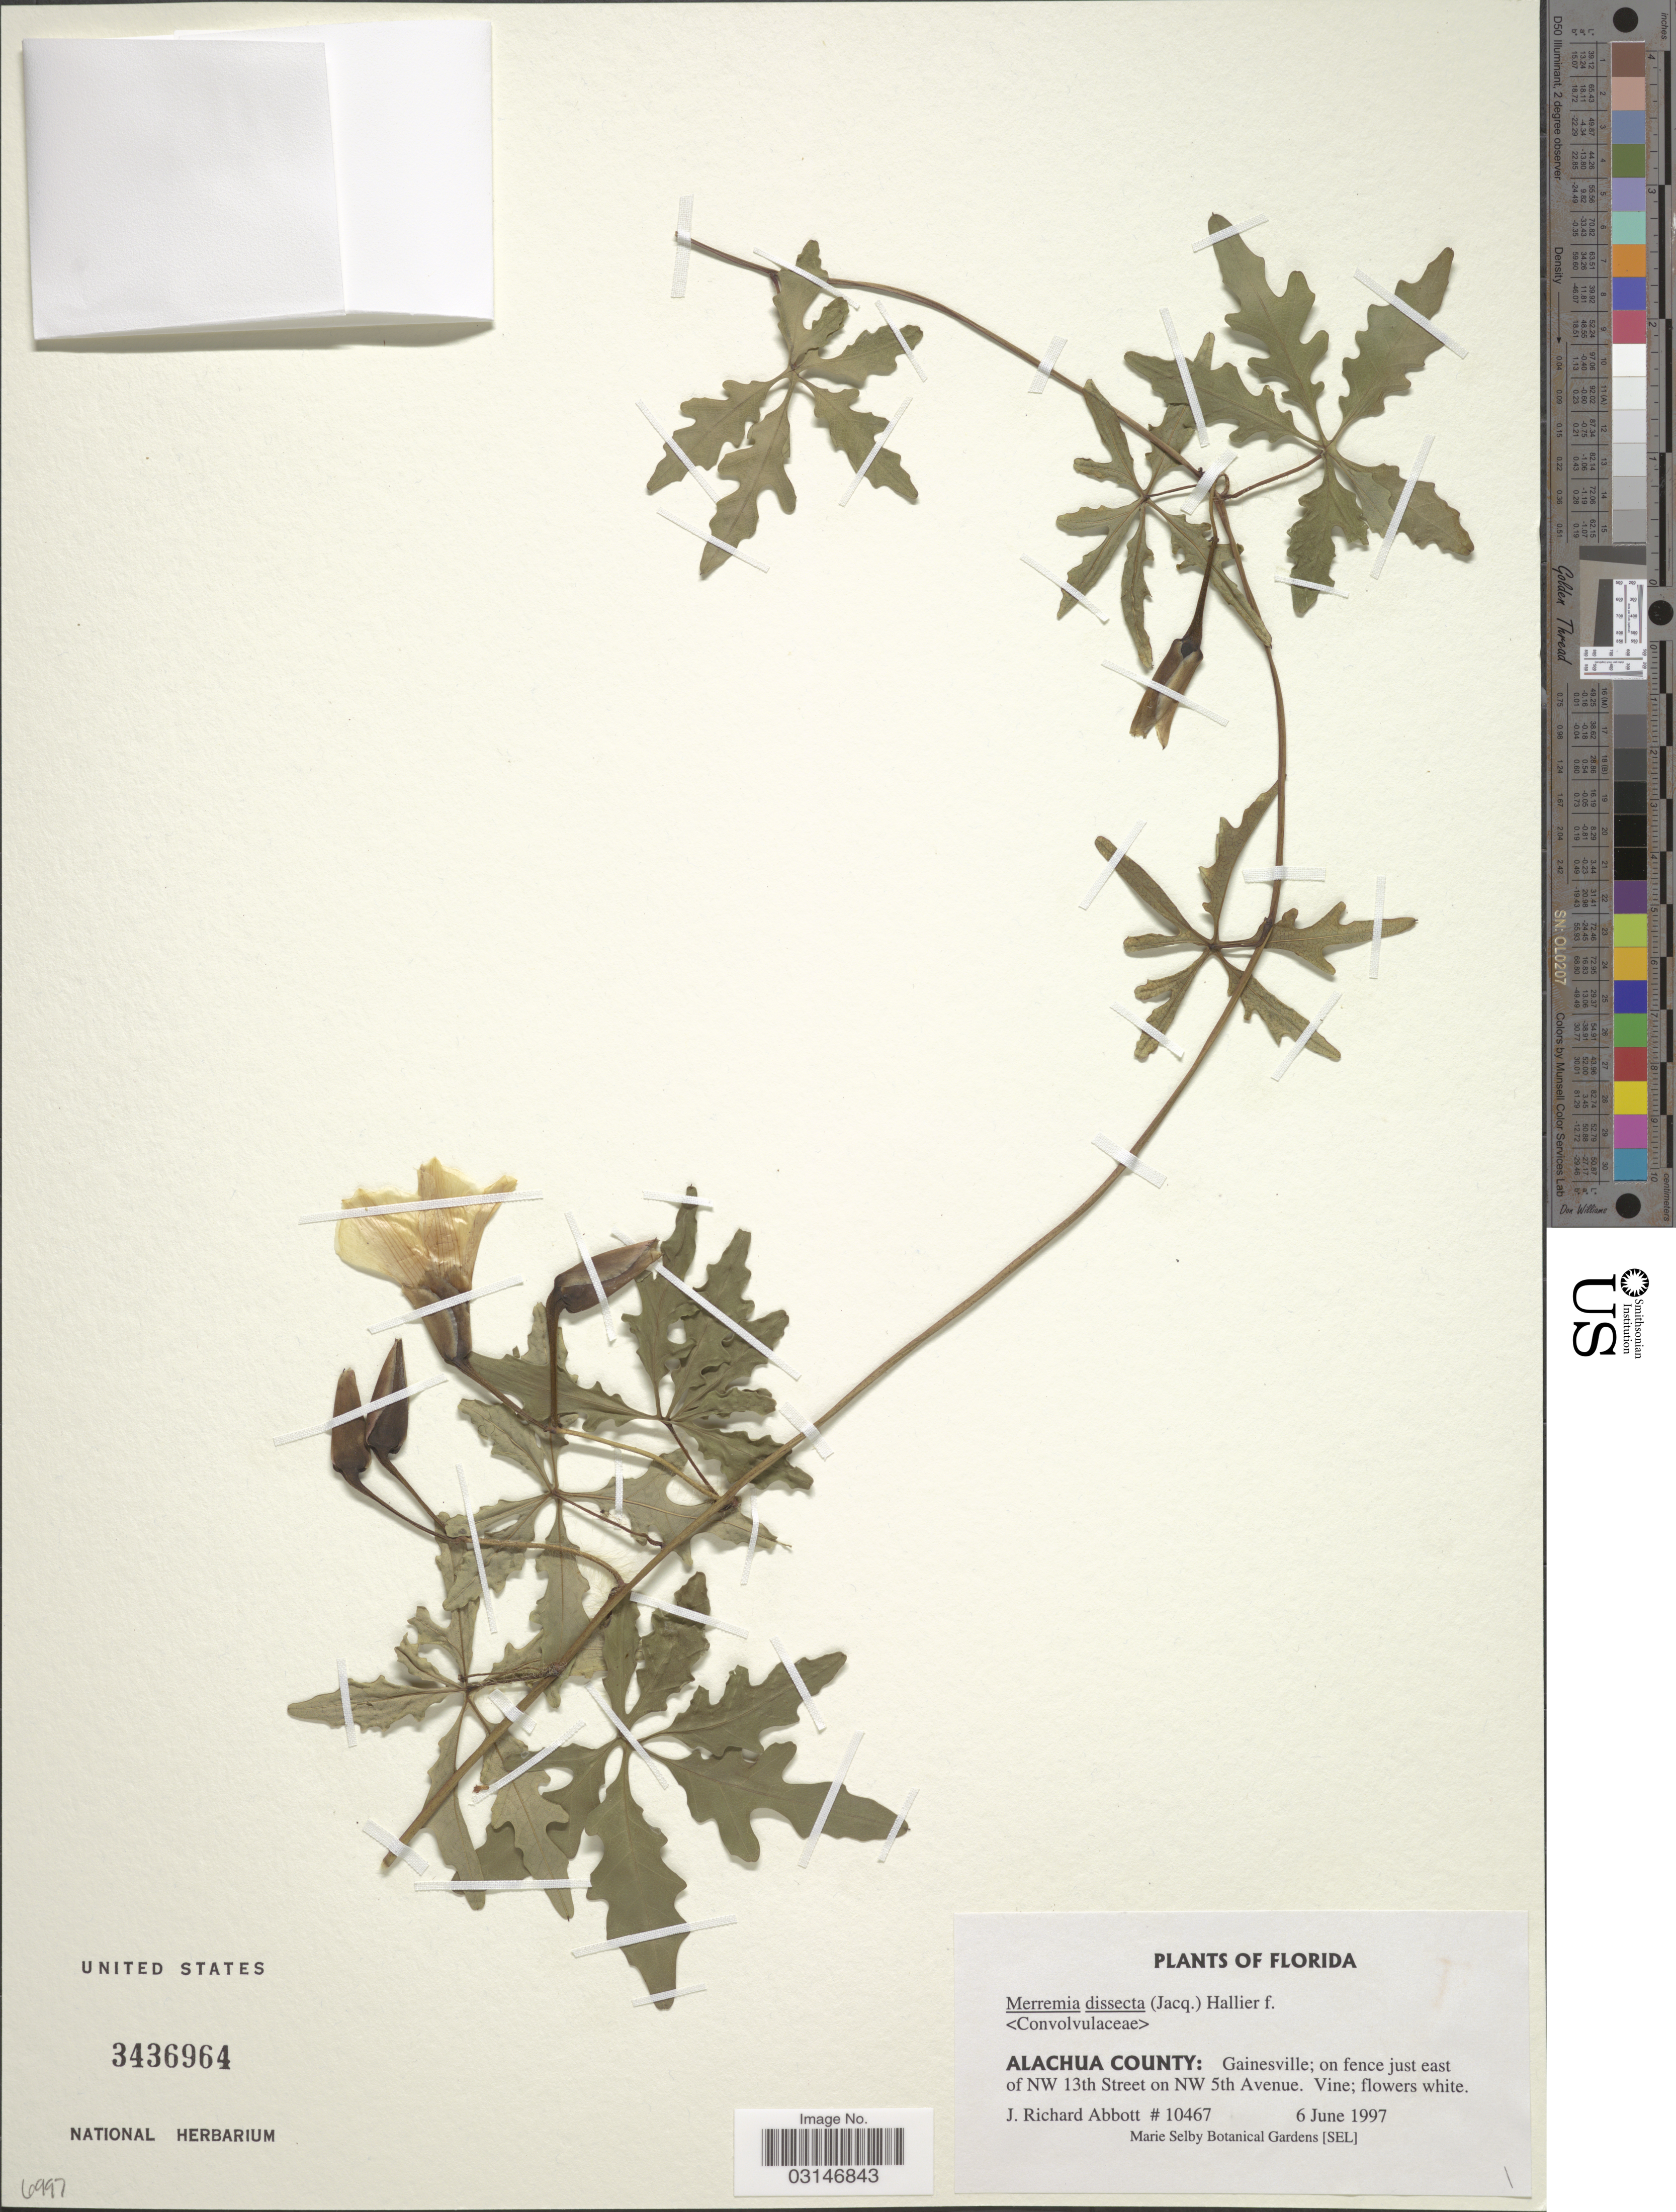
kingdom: Plantae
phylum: Tracheophyta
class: Magnoliopsida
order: Solanales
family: Convolvulaceae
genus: Distimake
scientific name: Distimake dissectus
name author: (Jacq.) A. R. Simões & Staples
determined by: Strong, Mark T., (BOT), Smithsonian Institution - National Museum of Natural History (UNITED STATES)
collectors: J. R. Abbott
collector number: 10467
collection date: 1997-06-06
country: United States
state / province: Florida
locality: Alachua County: Gainesville; on fence just east of NW 13th Street on NW 5th Avenue.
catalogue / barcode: US 3436964